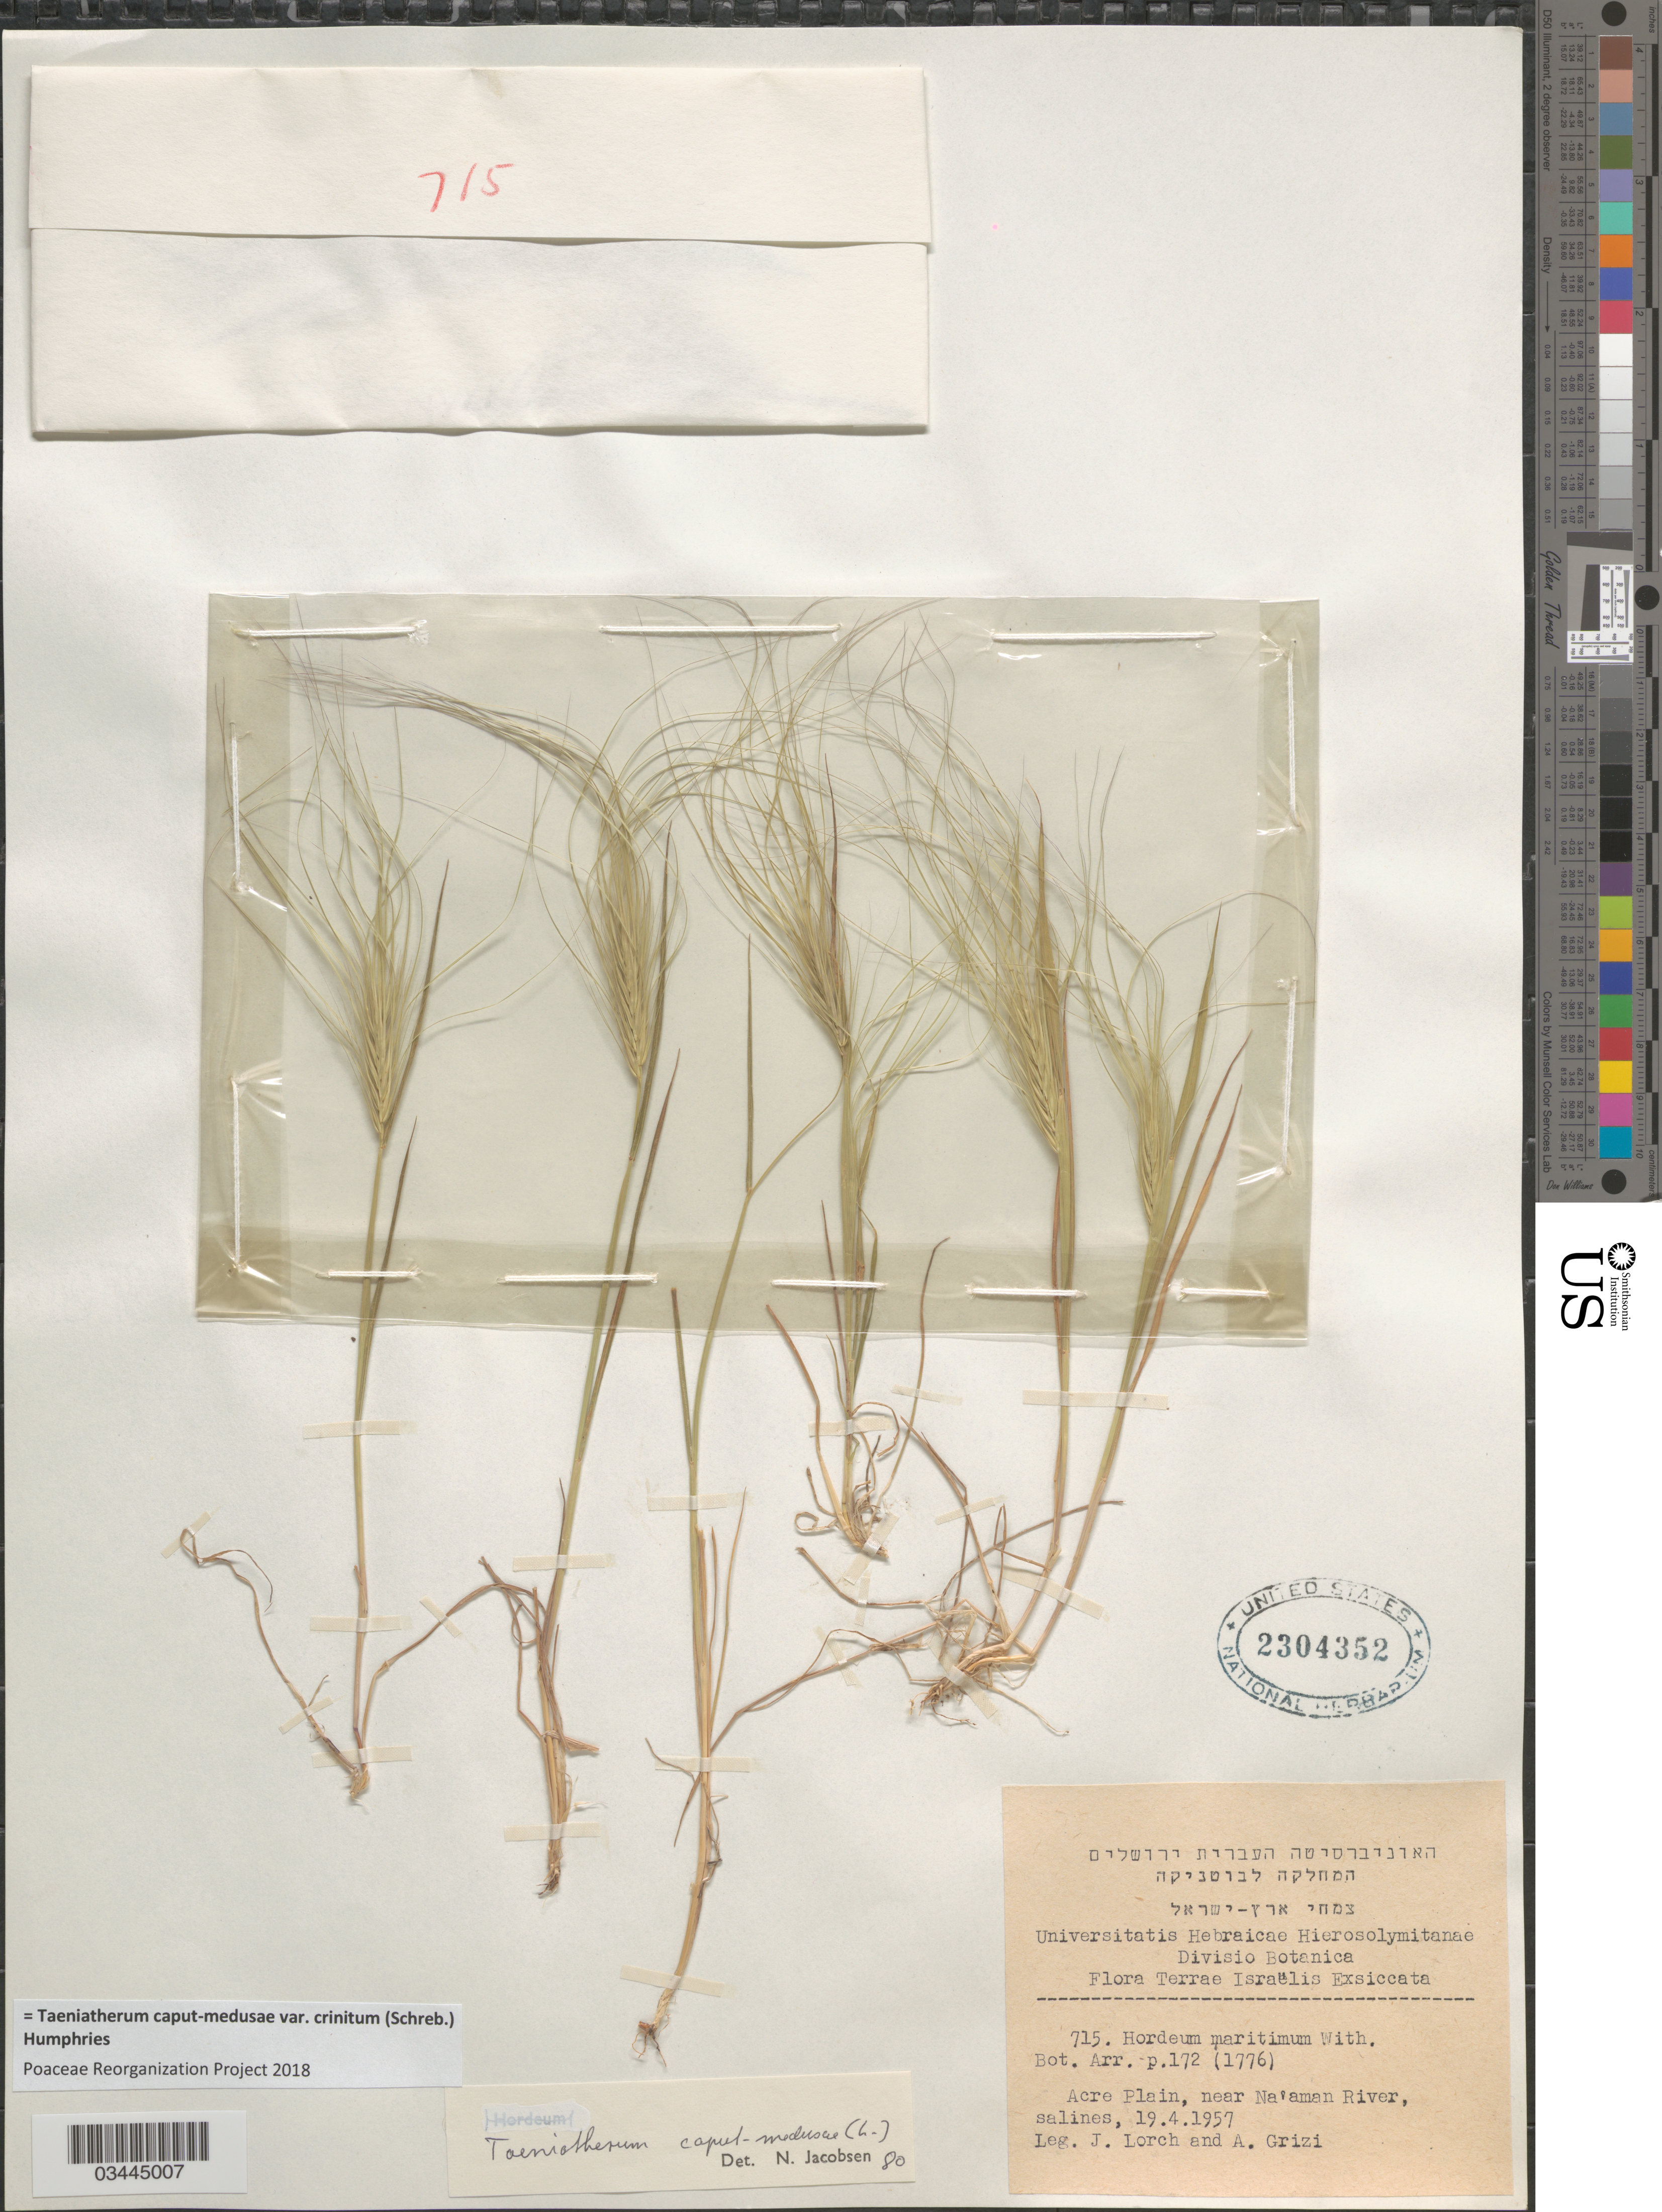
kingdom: Plantae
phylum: Tracheophyta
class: Liliopsida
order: Poales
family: Poaceae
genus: Taeniatherum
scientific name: Taeniatherum caput-medusae var. crinitum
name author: (Schreb.) Humphries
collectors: J. Lorch & A. Grizi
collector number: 715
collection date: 1957-04-19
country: Israel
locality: Terrae Israëlis. Acre Plain, near Na'aman River, salines.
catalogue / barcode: US 2304352